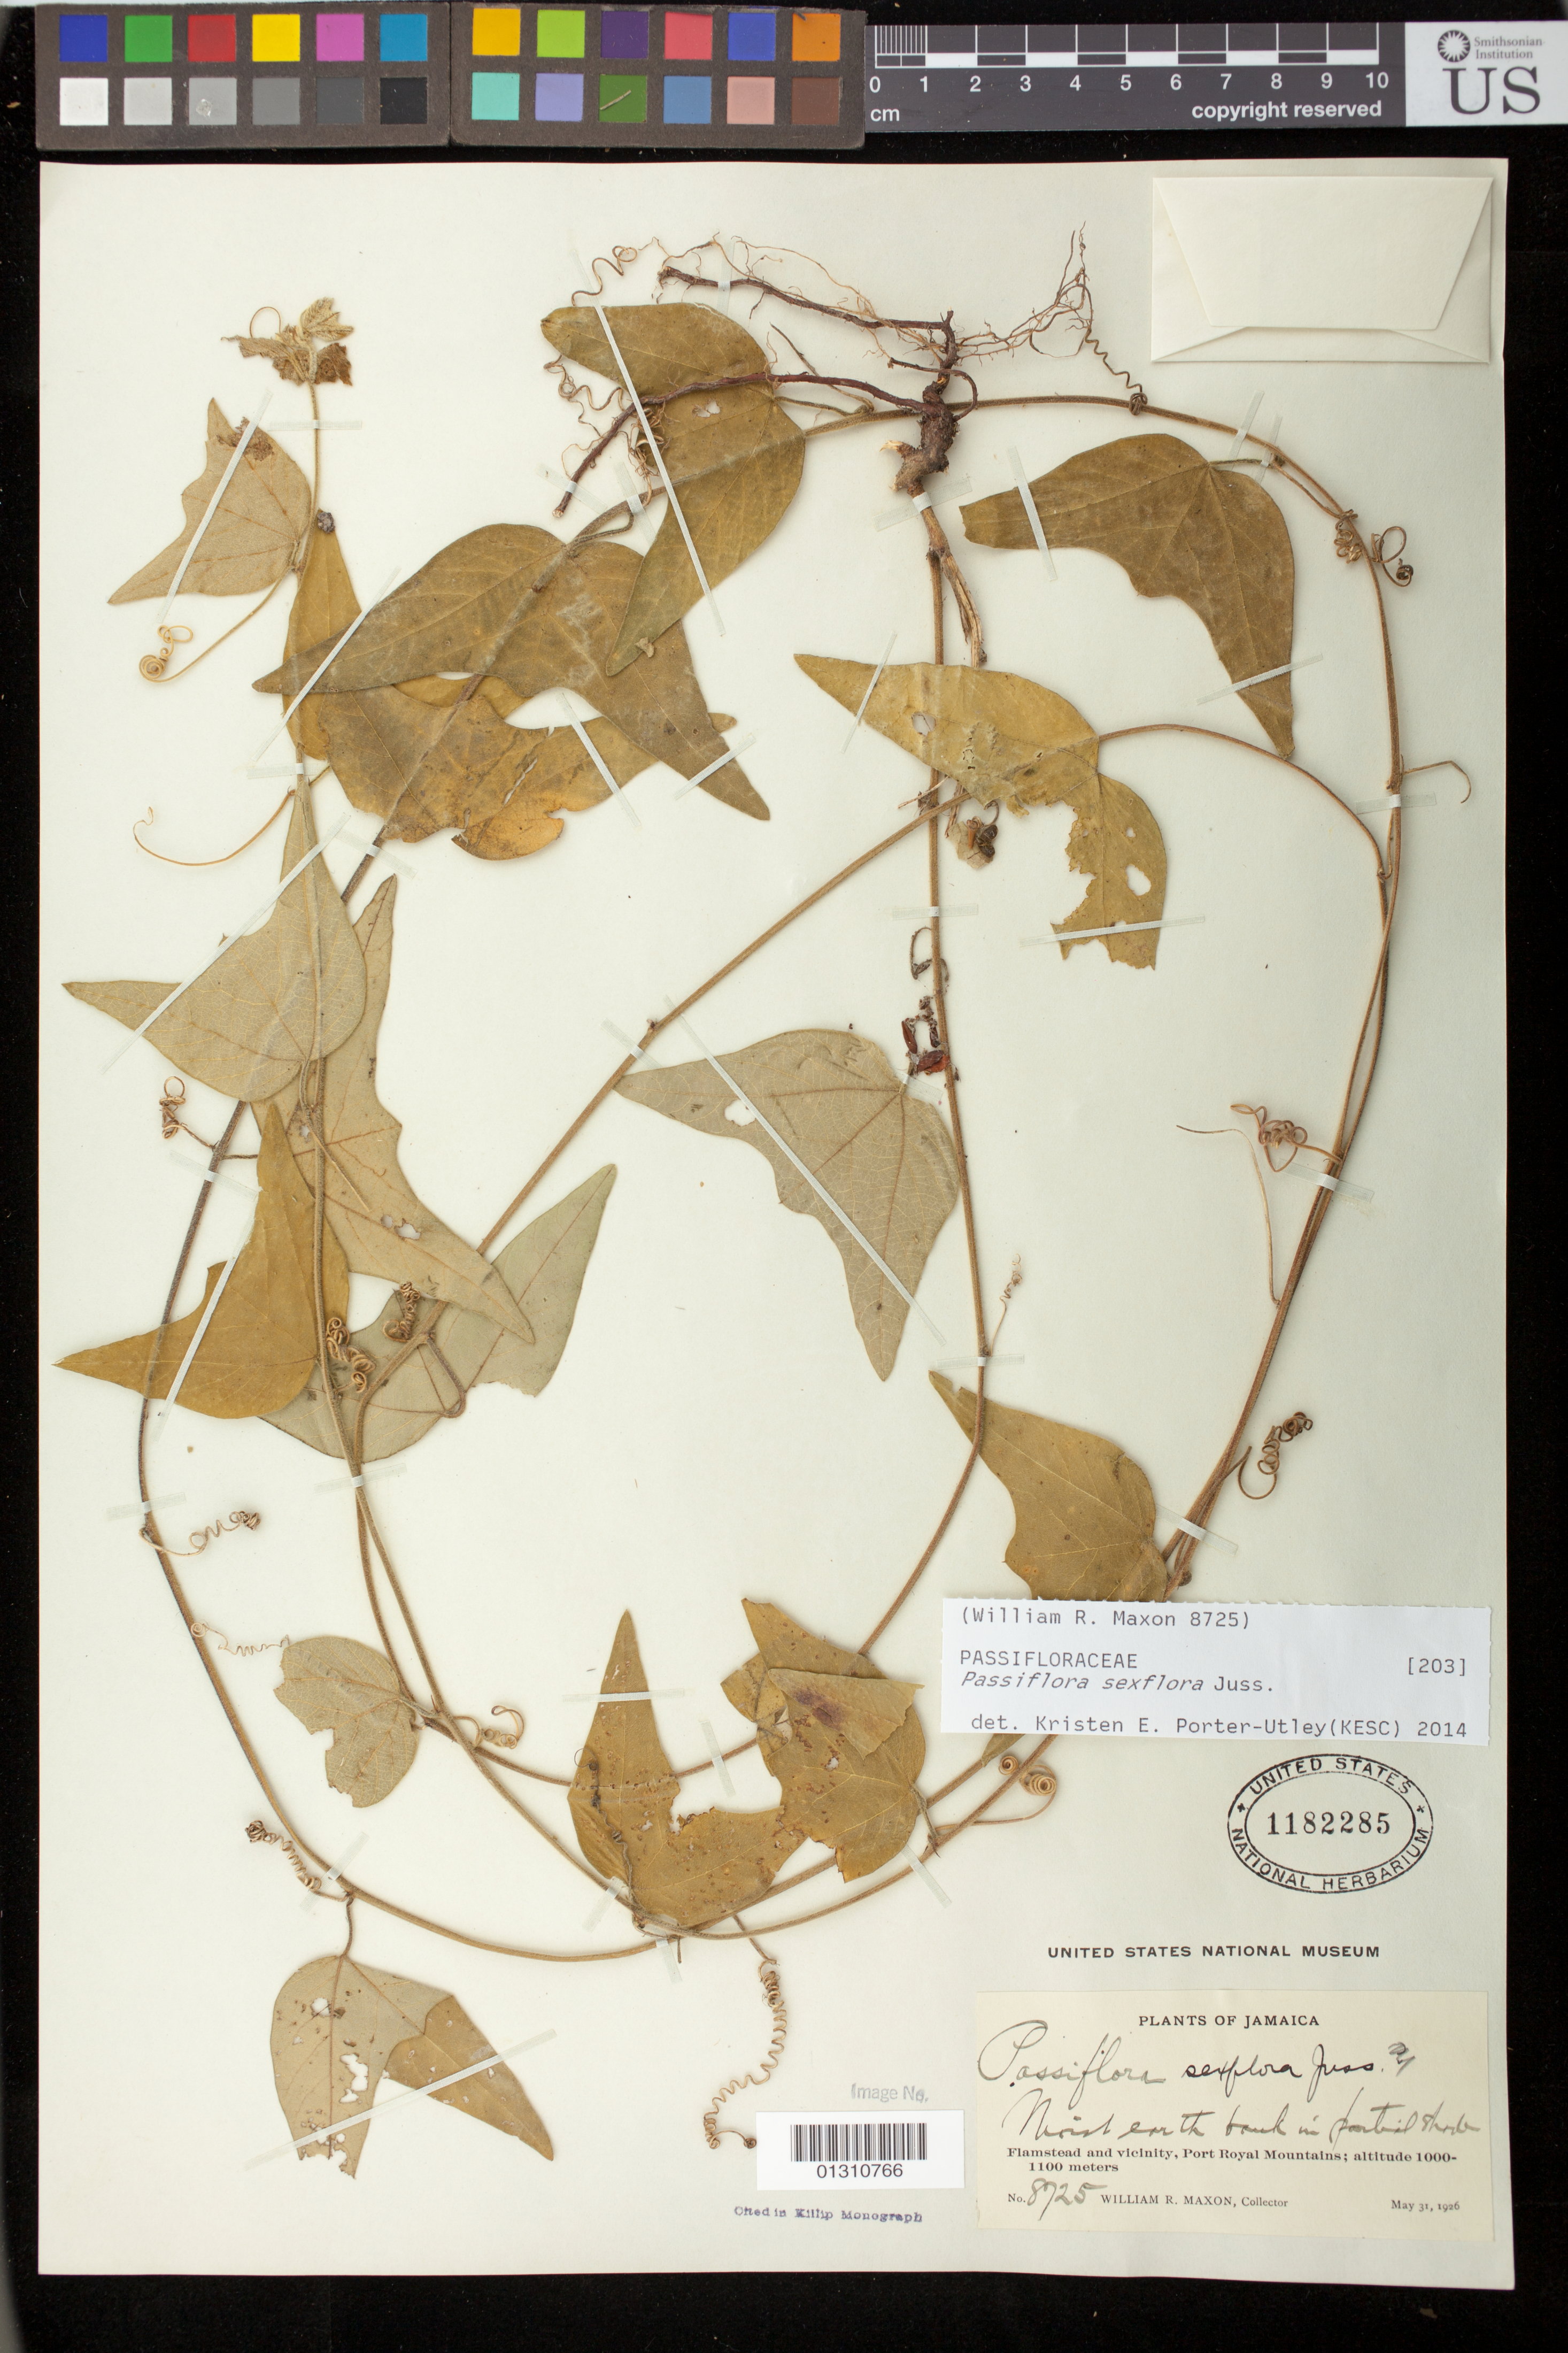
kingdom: Plantae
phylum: Tracheophyta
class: Magnoliopsida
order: Malpighiales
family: Passifloraceae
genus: Passiflora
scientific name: Passiflora sexflora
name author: Juss.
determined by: Porter-Utley, Kristen E.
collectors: W. R. Maxon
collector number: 8725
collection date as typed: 31 May 1926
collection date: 1926-05-31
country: Jamaica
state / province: Kingston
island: Jamaica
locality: Flamstead and vicinity, Port Royal Mountains.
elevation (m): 1000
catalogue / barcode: US 1182285